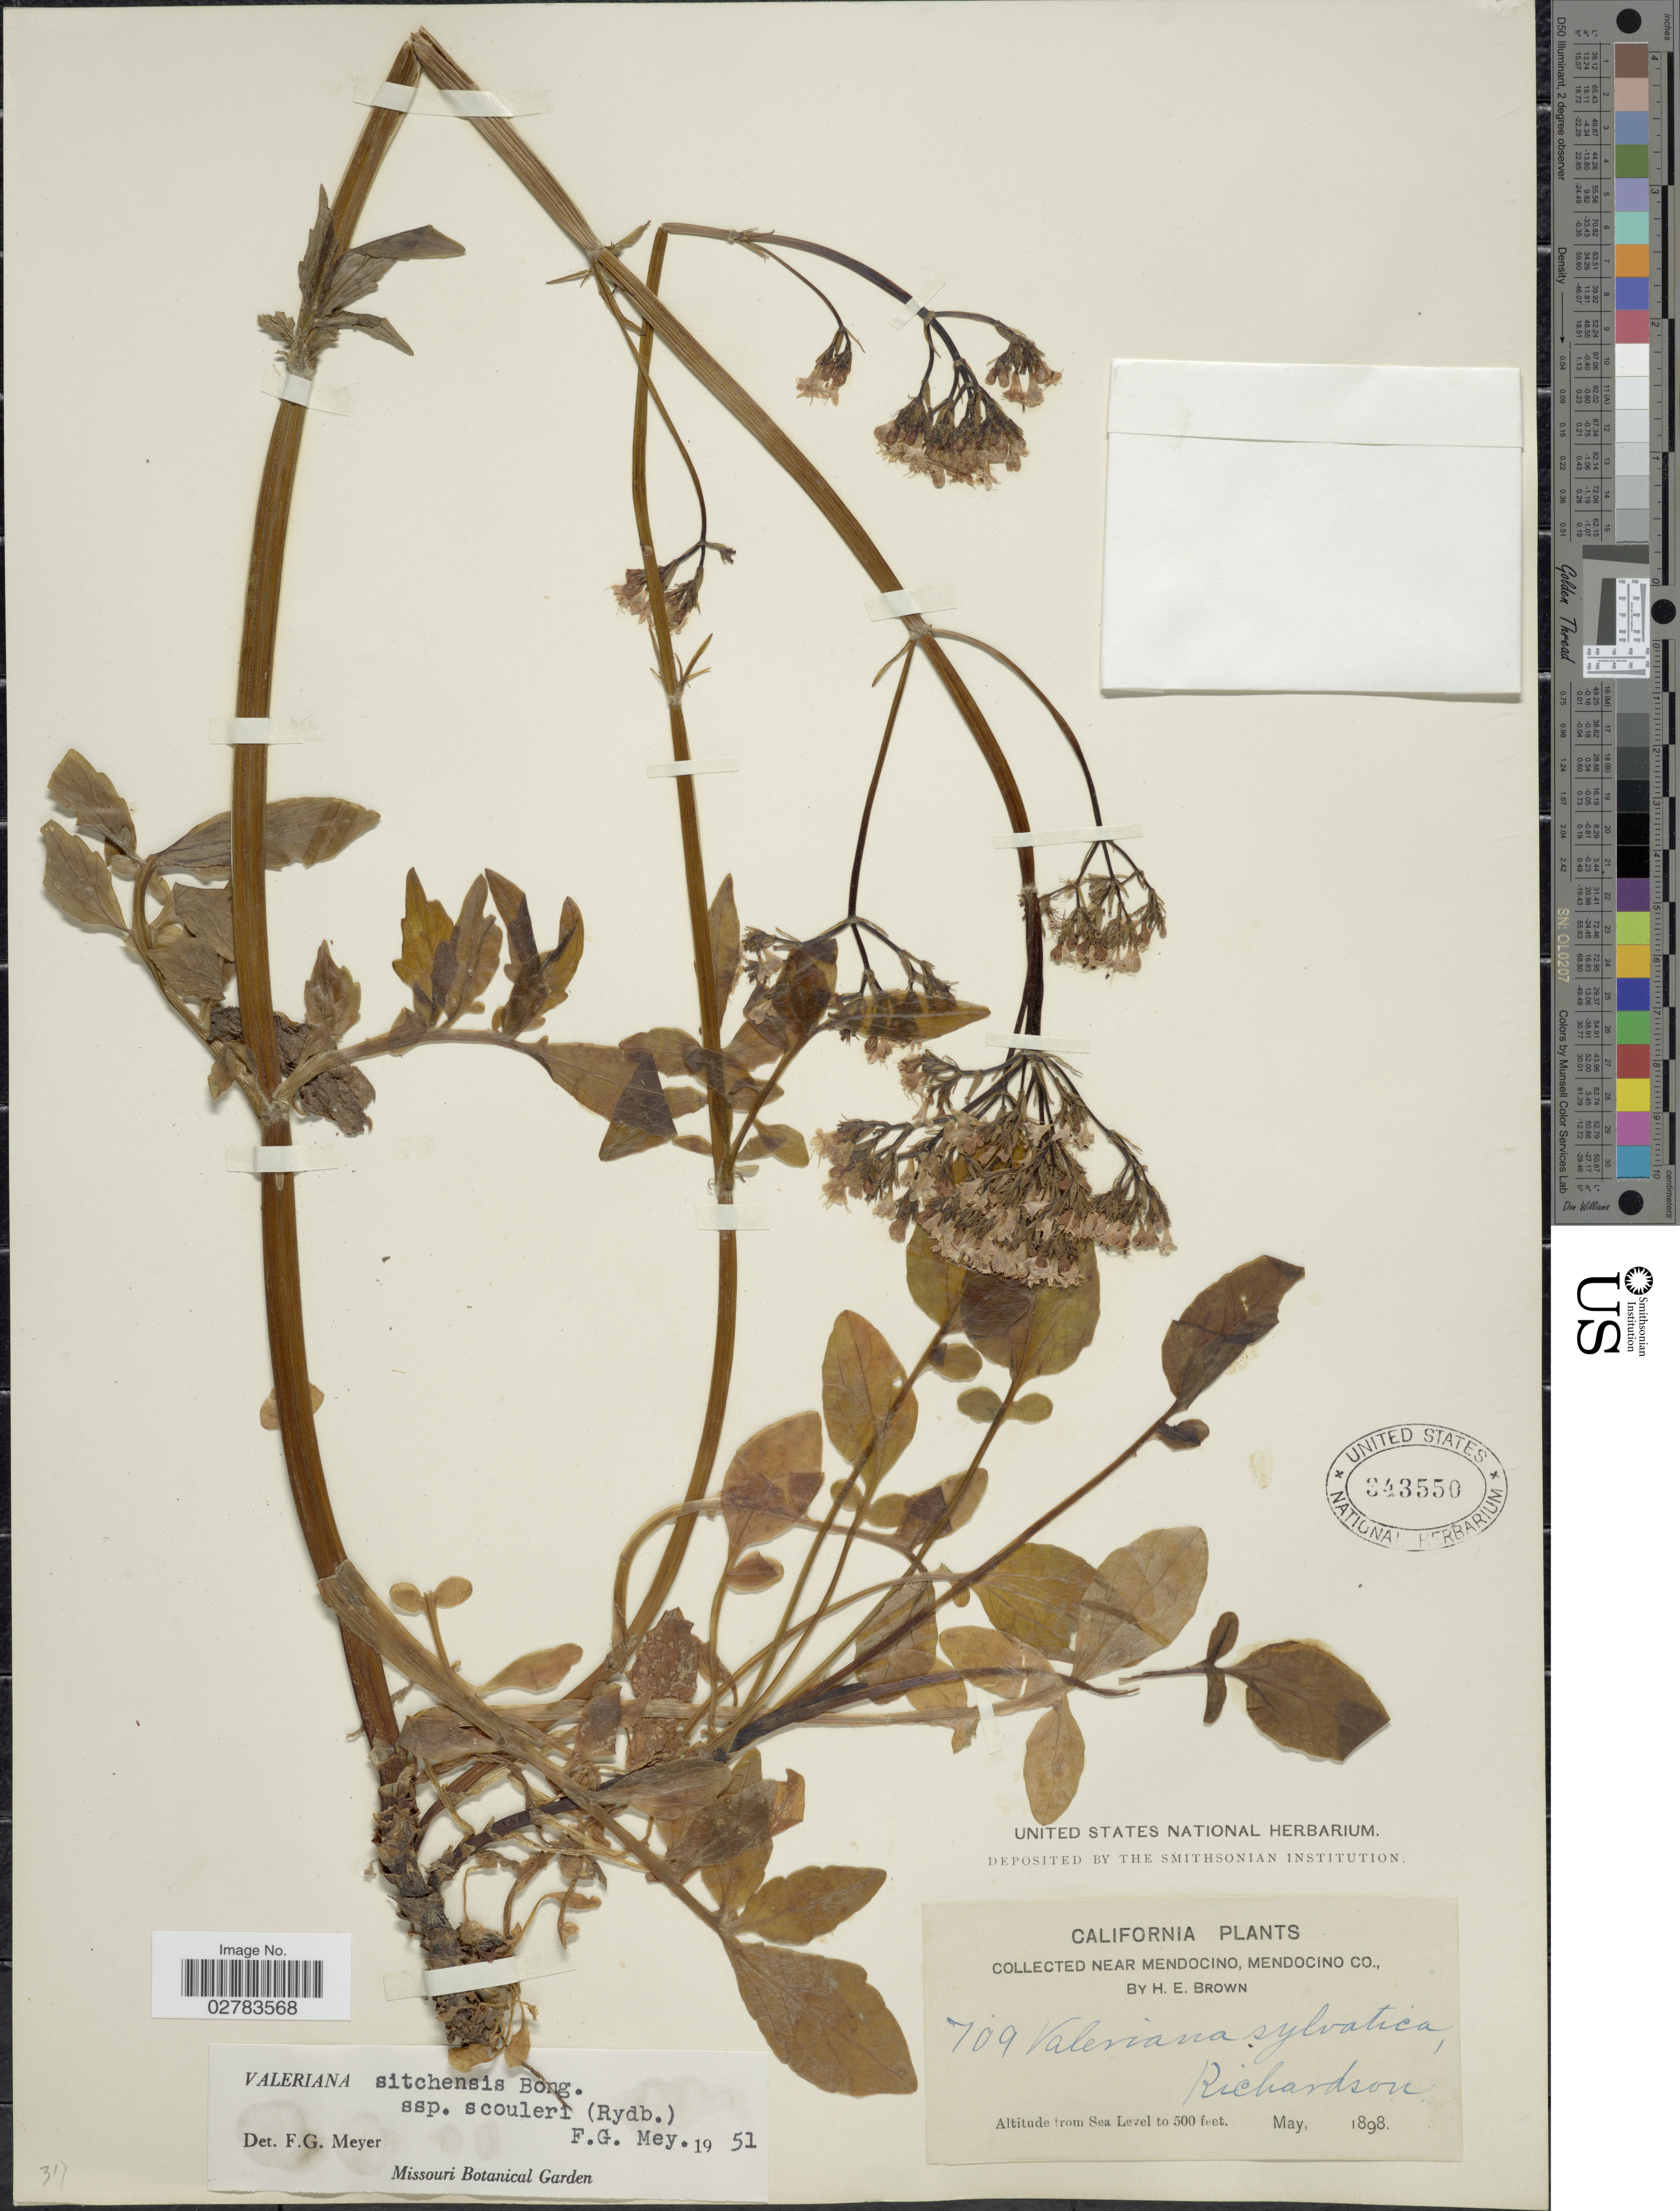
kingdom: Plantae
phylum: Tracheophyta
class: Magnoliopsida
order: Dipsacales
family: Caprifoliaceae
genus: Valeriana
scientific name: Valeriana sitchensis subsp. scouleri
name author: (Rydb.) F.G. Mey.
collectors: H. E. Brown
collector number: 709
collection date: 1898-05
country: United States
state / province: California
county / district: Mendocino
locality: Near Mendocino, Mendocino Co., Richardson.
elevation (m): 0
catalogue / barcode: US 343550